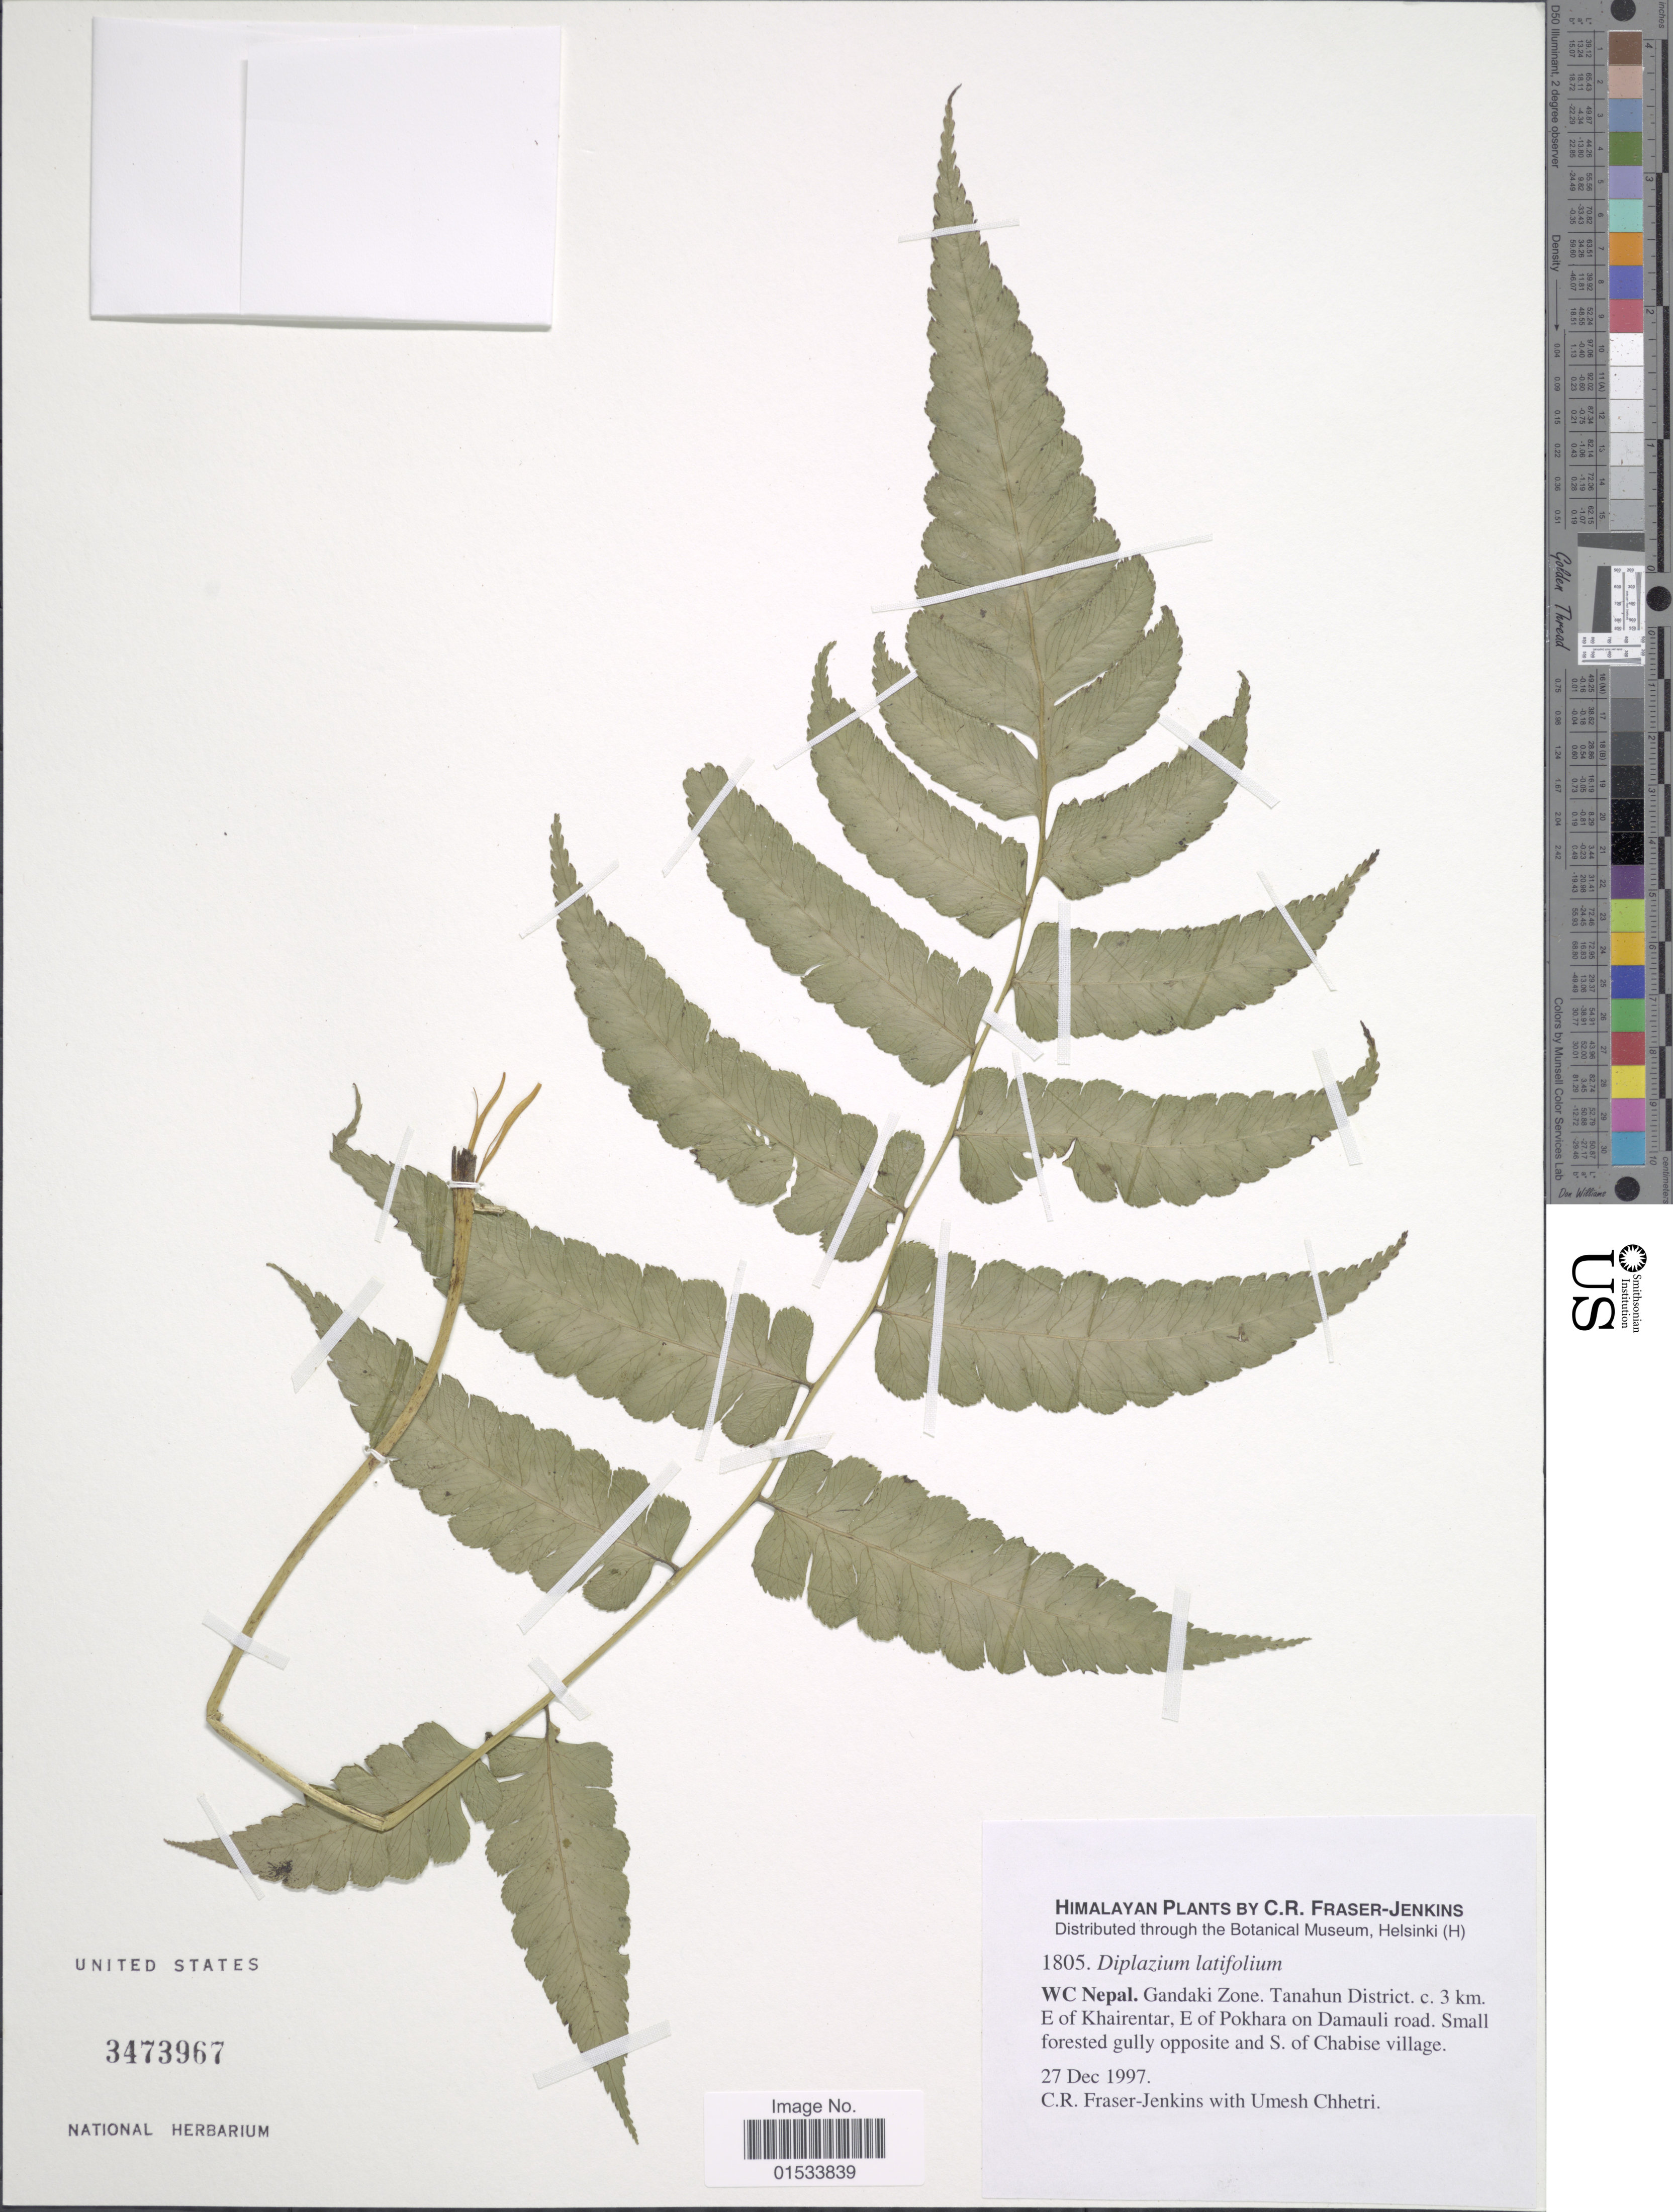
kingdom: Plantae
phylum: Tracheophyta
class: Polypodiopsida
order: Polypodiales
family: Athyriaceae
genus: Diplazium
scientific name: Diplazium latifolium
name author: (D. Don) T. Moore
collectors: C. R. Fraser-Jenkins & U. Chhetri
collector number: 1805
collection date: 1997-11-27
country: Nepal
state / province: Gandaki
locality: WC Nepal, Gandaki Zone, Tanahun District, c. 3 km E of Khaientar, E. of Pokhara on Damauli road, Small forested gully opposite and S. of Chabise village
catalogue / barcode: US 3473967